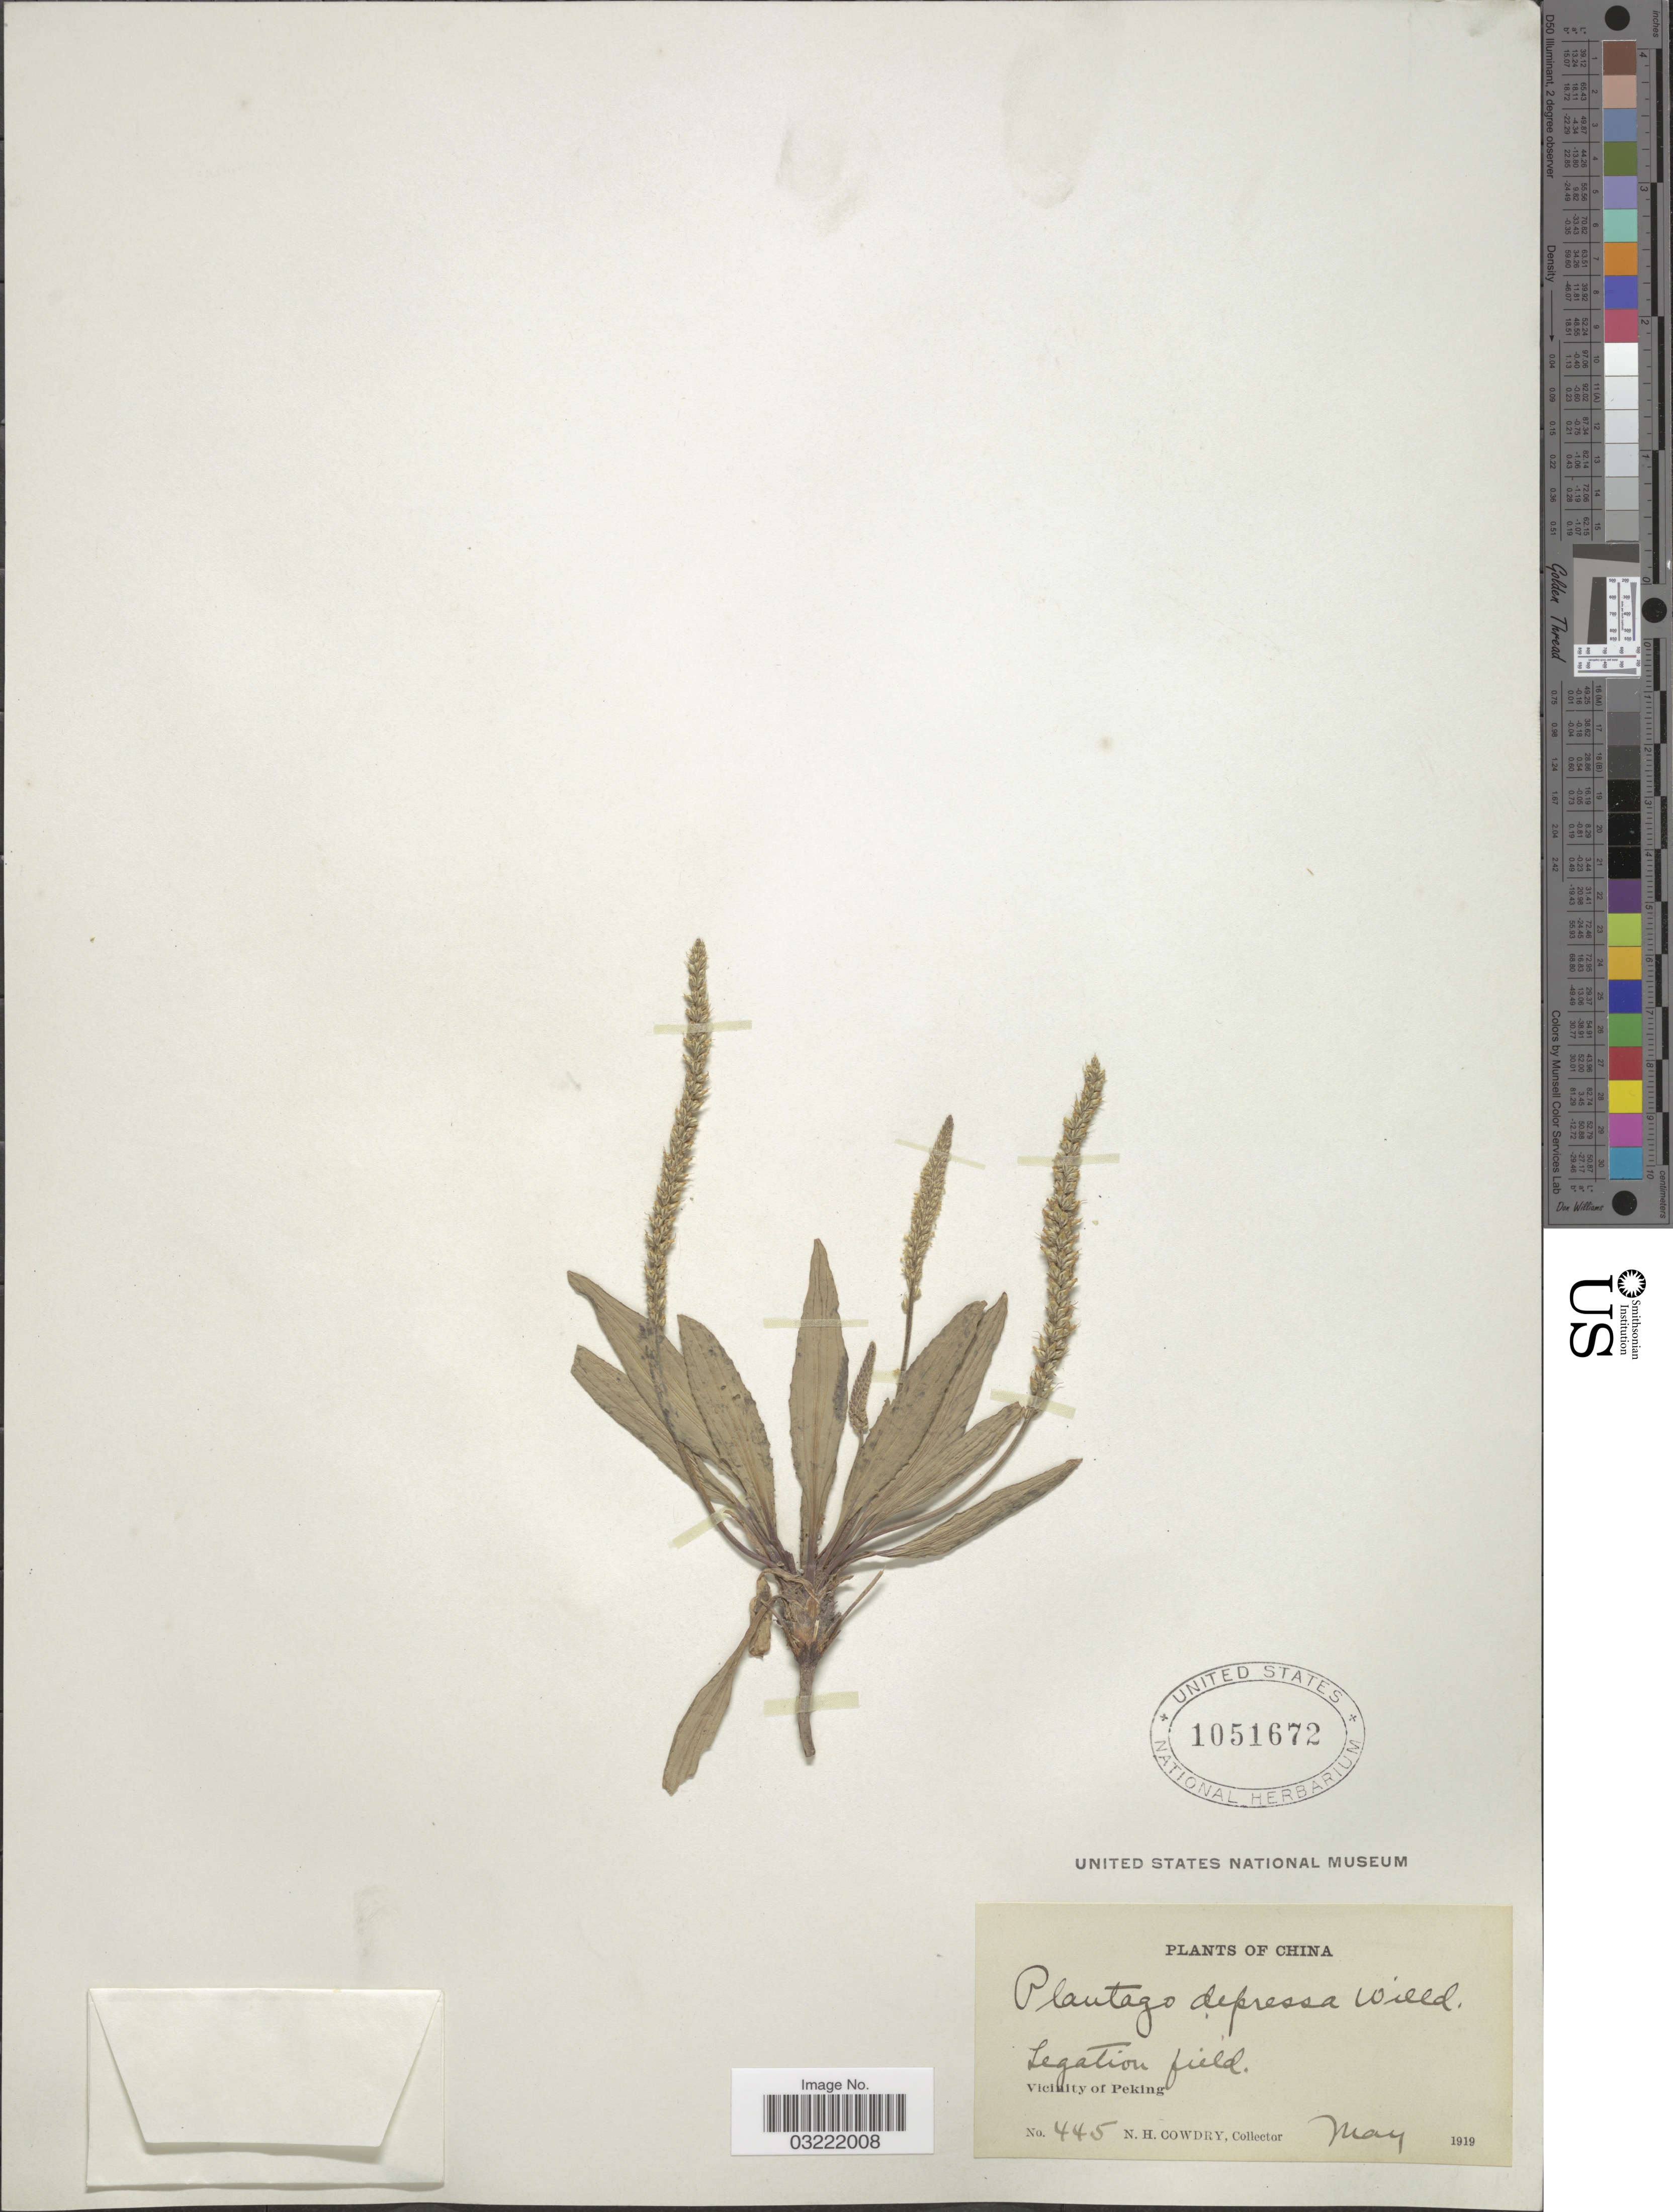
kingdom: Plantae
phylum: Tracheophyta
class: Magnoliopsida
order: Lamiales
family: Plantaginaceae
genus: Plantago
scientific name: Plantago depressa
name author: Willd.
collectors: N. H. Cowdry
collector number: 445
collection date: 1919-05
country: China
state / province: Beijing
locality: Legation field. Vicinity of Peking.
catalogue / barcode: US 1051672